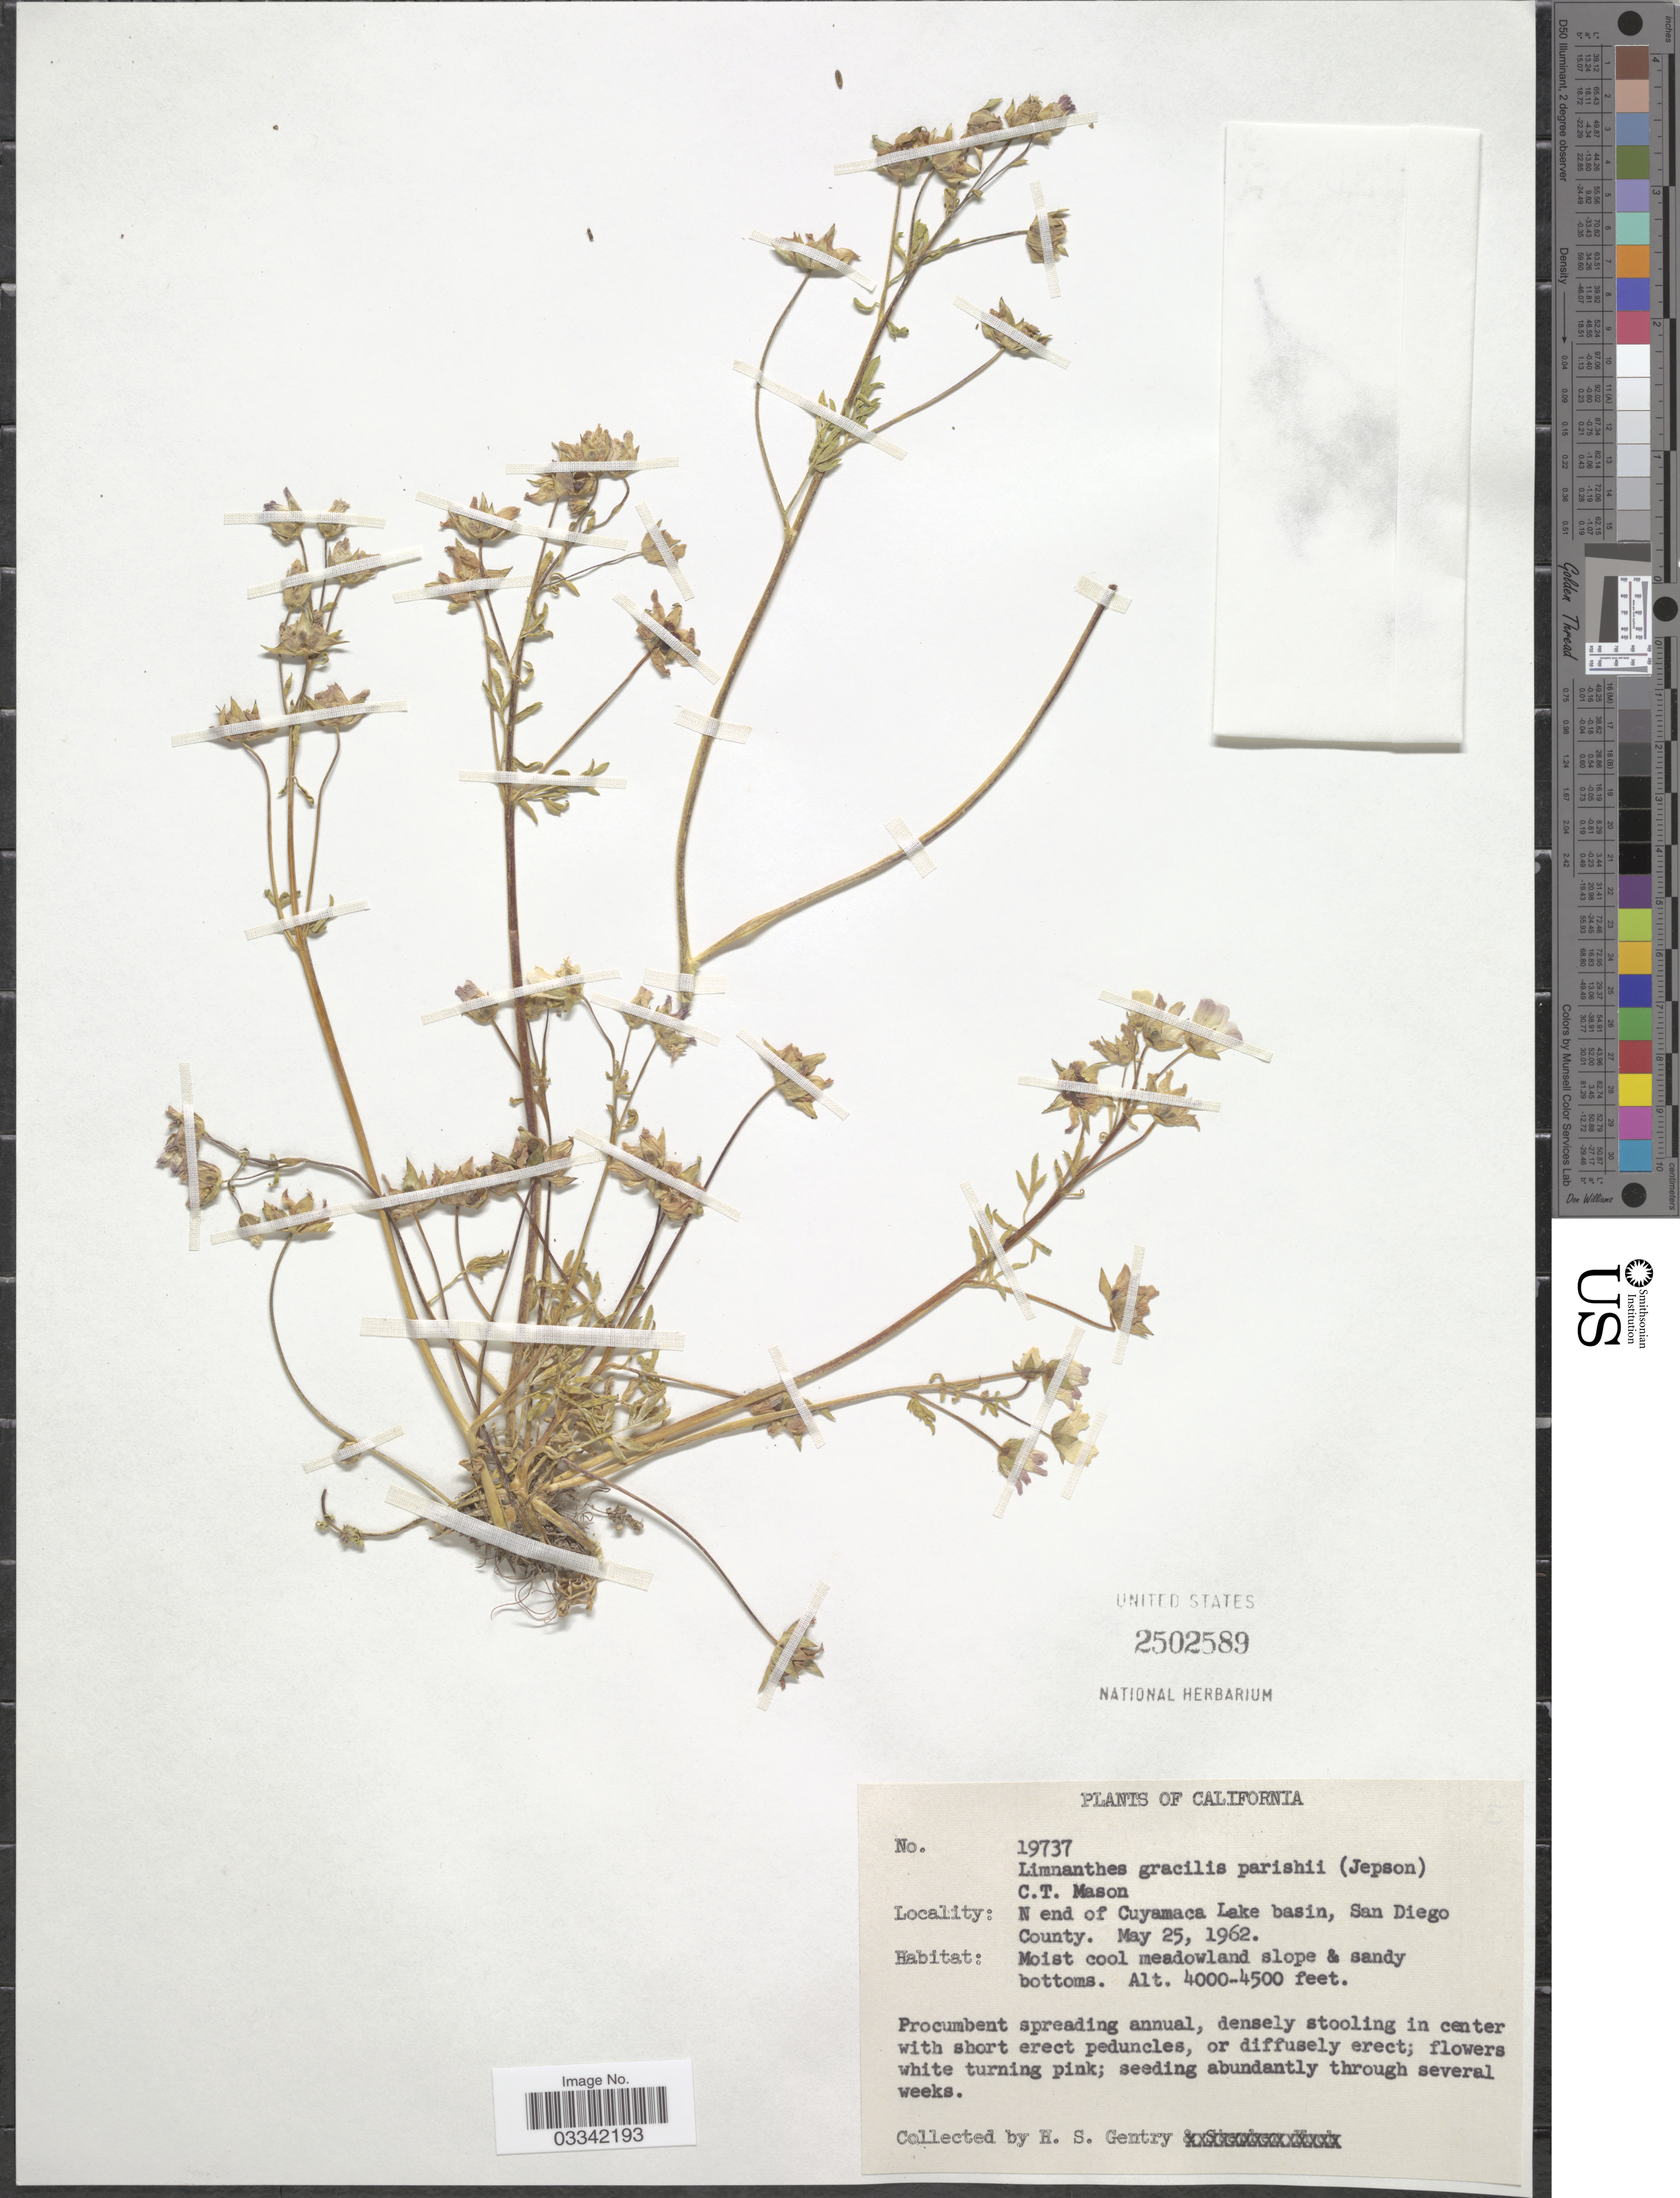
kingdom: Plantae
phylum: Tracheophyta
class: Magnoliopsida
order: Brassicales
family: Limnanthaceae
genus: Limnanthes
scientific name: Limnanthes alba subsp. parishii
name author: (Jeps.) Morin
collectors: H. S. Gentry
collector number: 19737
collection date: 1962-05-25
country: United States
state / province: California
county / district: San Diego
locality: N end of Cuyamaca Lake basin, San Diego County.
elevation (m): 1219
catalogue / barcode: US 2502589